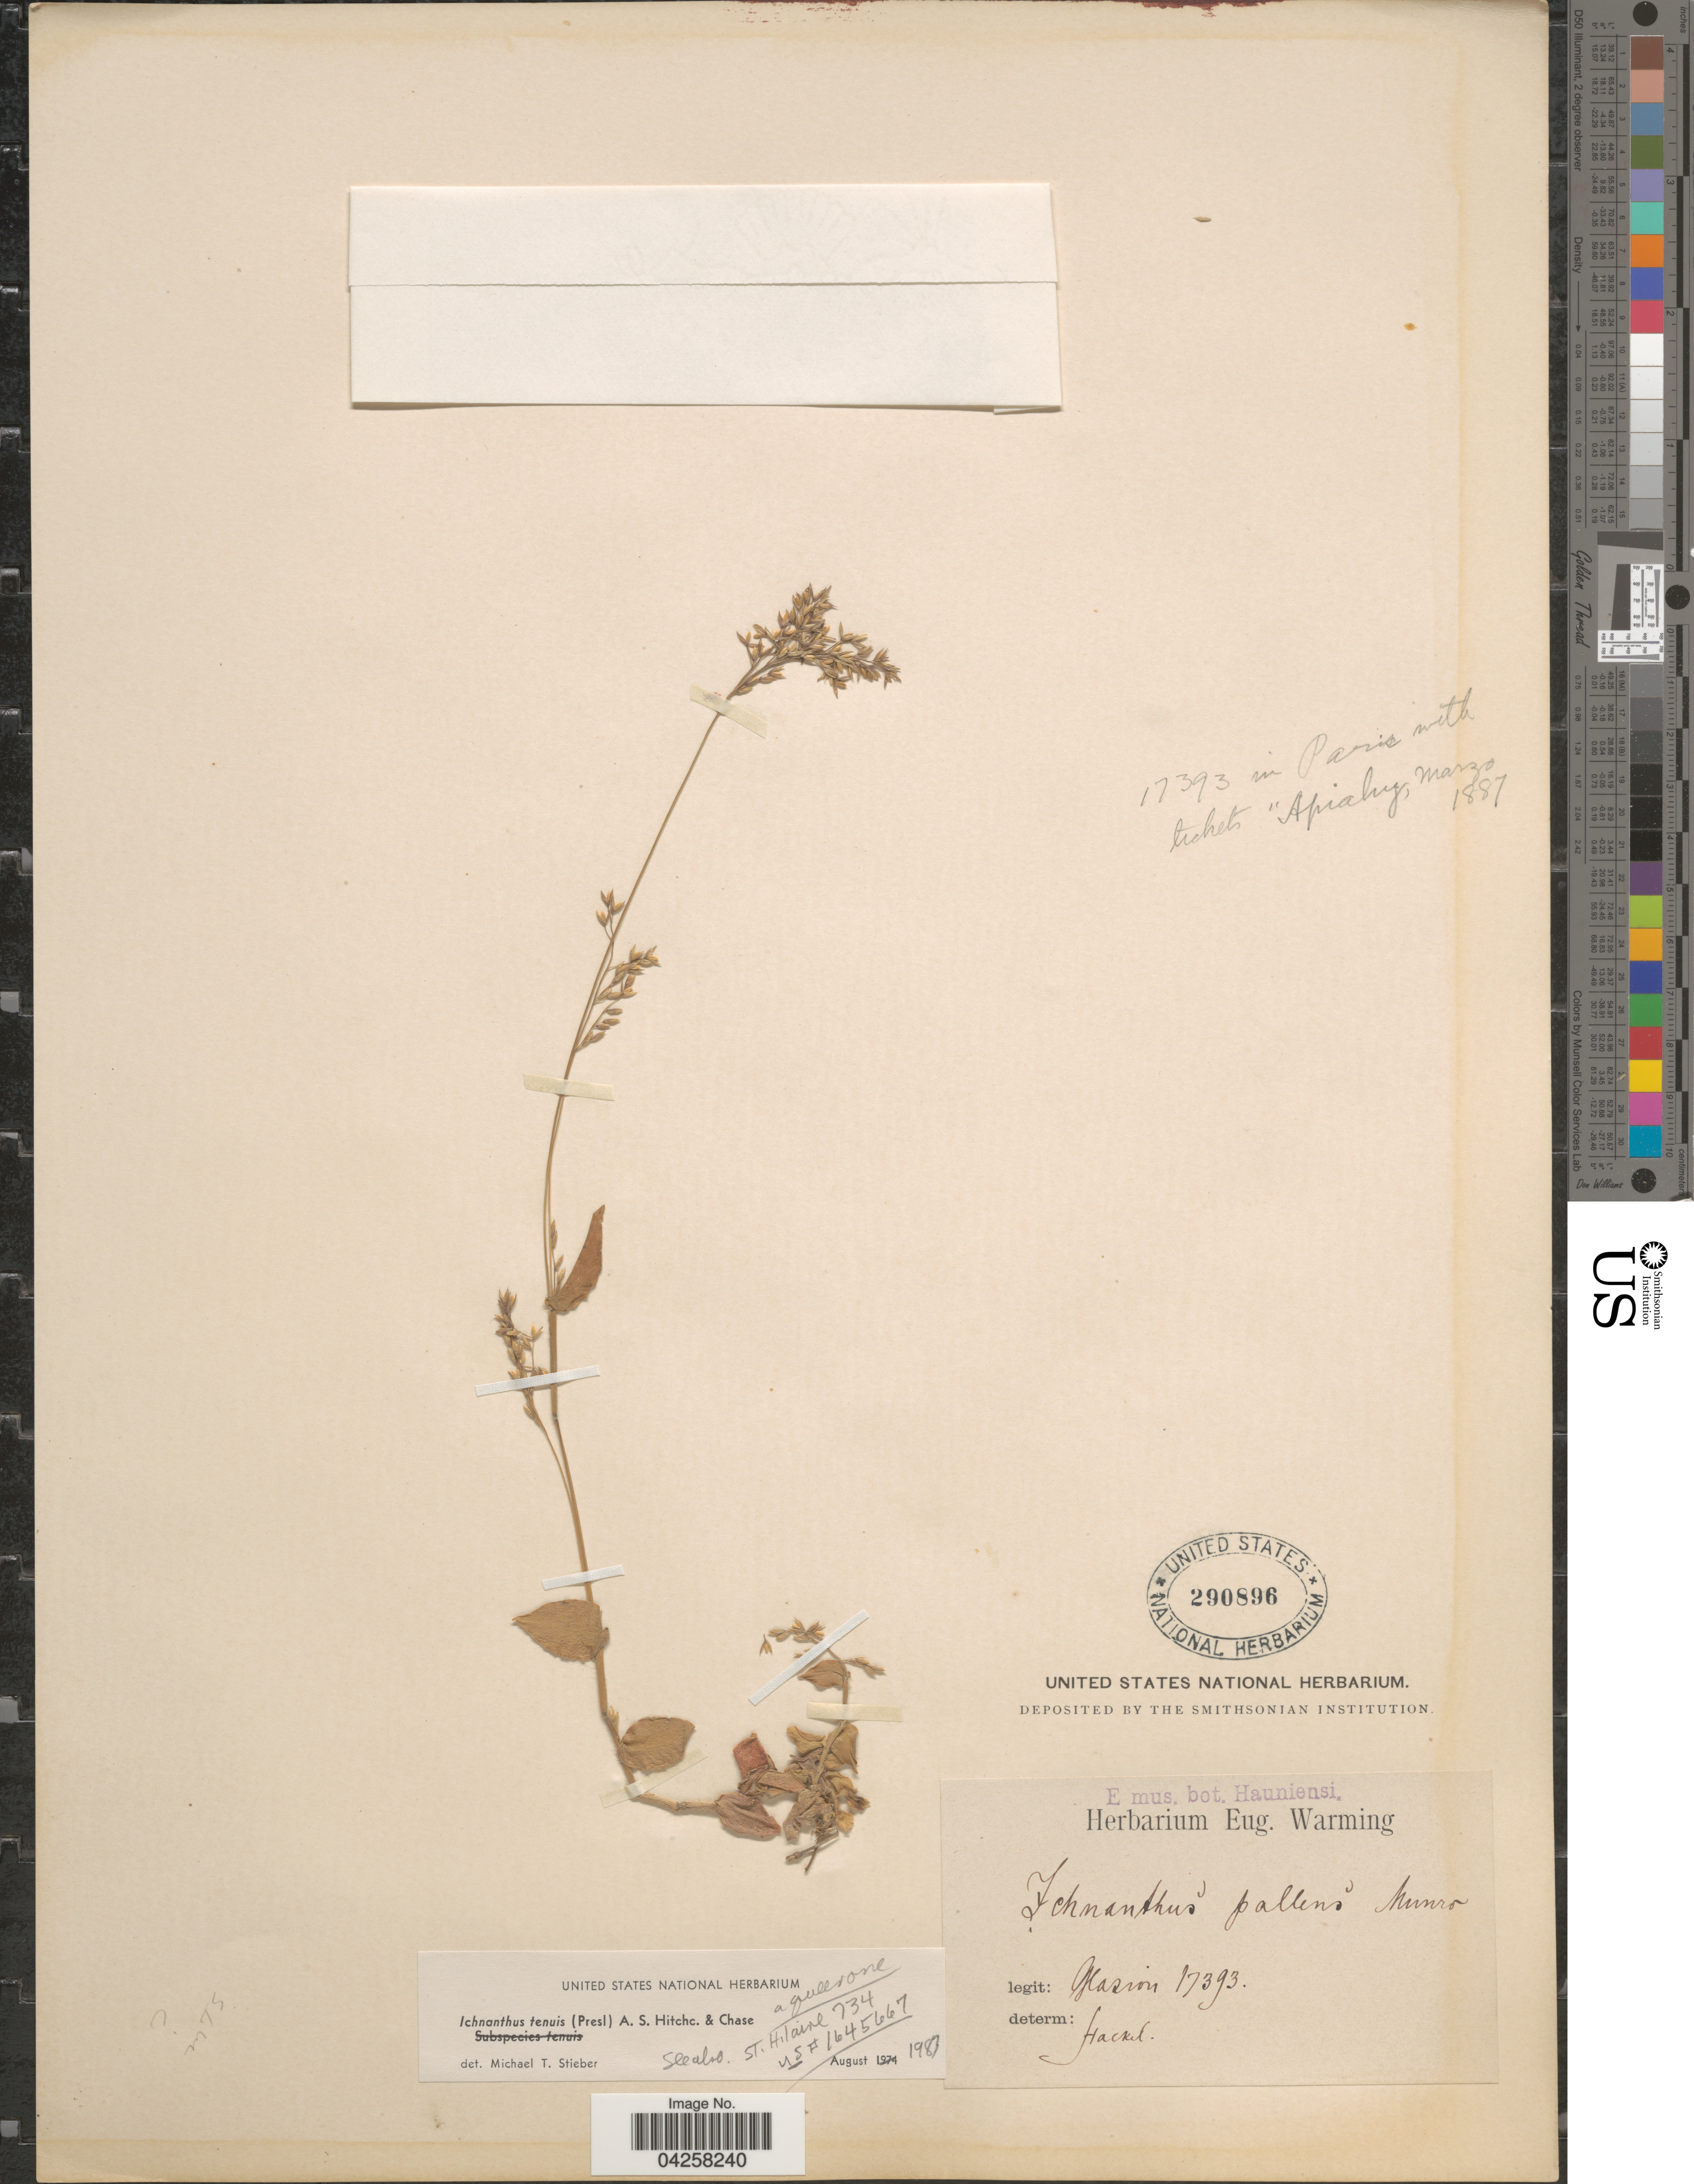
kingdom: Plantae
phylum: Tracheophyta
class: Liliopsida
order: Poales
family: Poaceae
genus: Ichnanthus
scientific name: Ichnanthus tenuis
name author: (J. Presl) Hitchc. & Chase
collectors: Glaziou, --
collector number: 17393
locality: Ichnanthus pallens Munro [unsure placement]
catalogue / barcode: US 290896